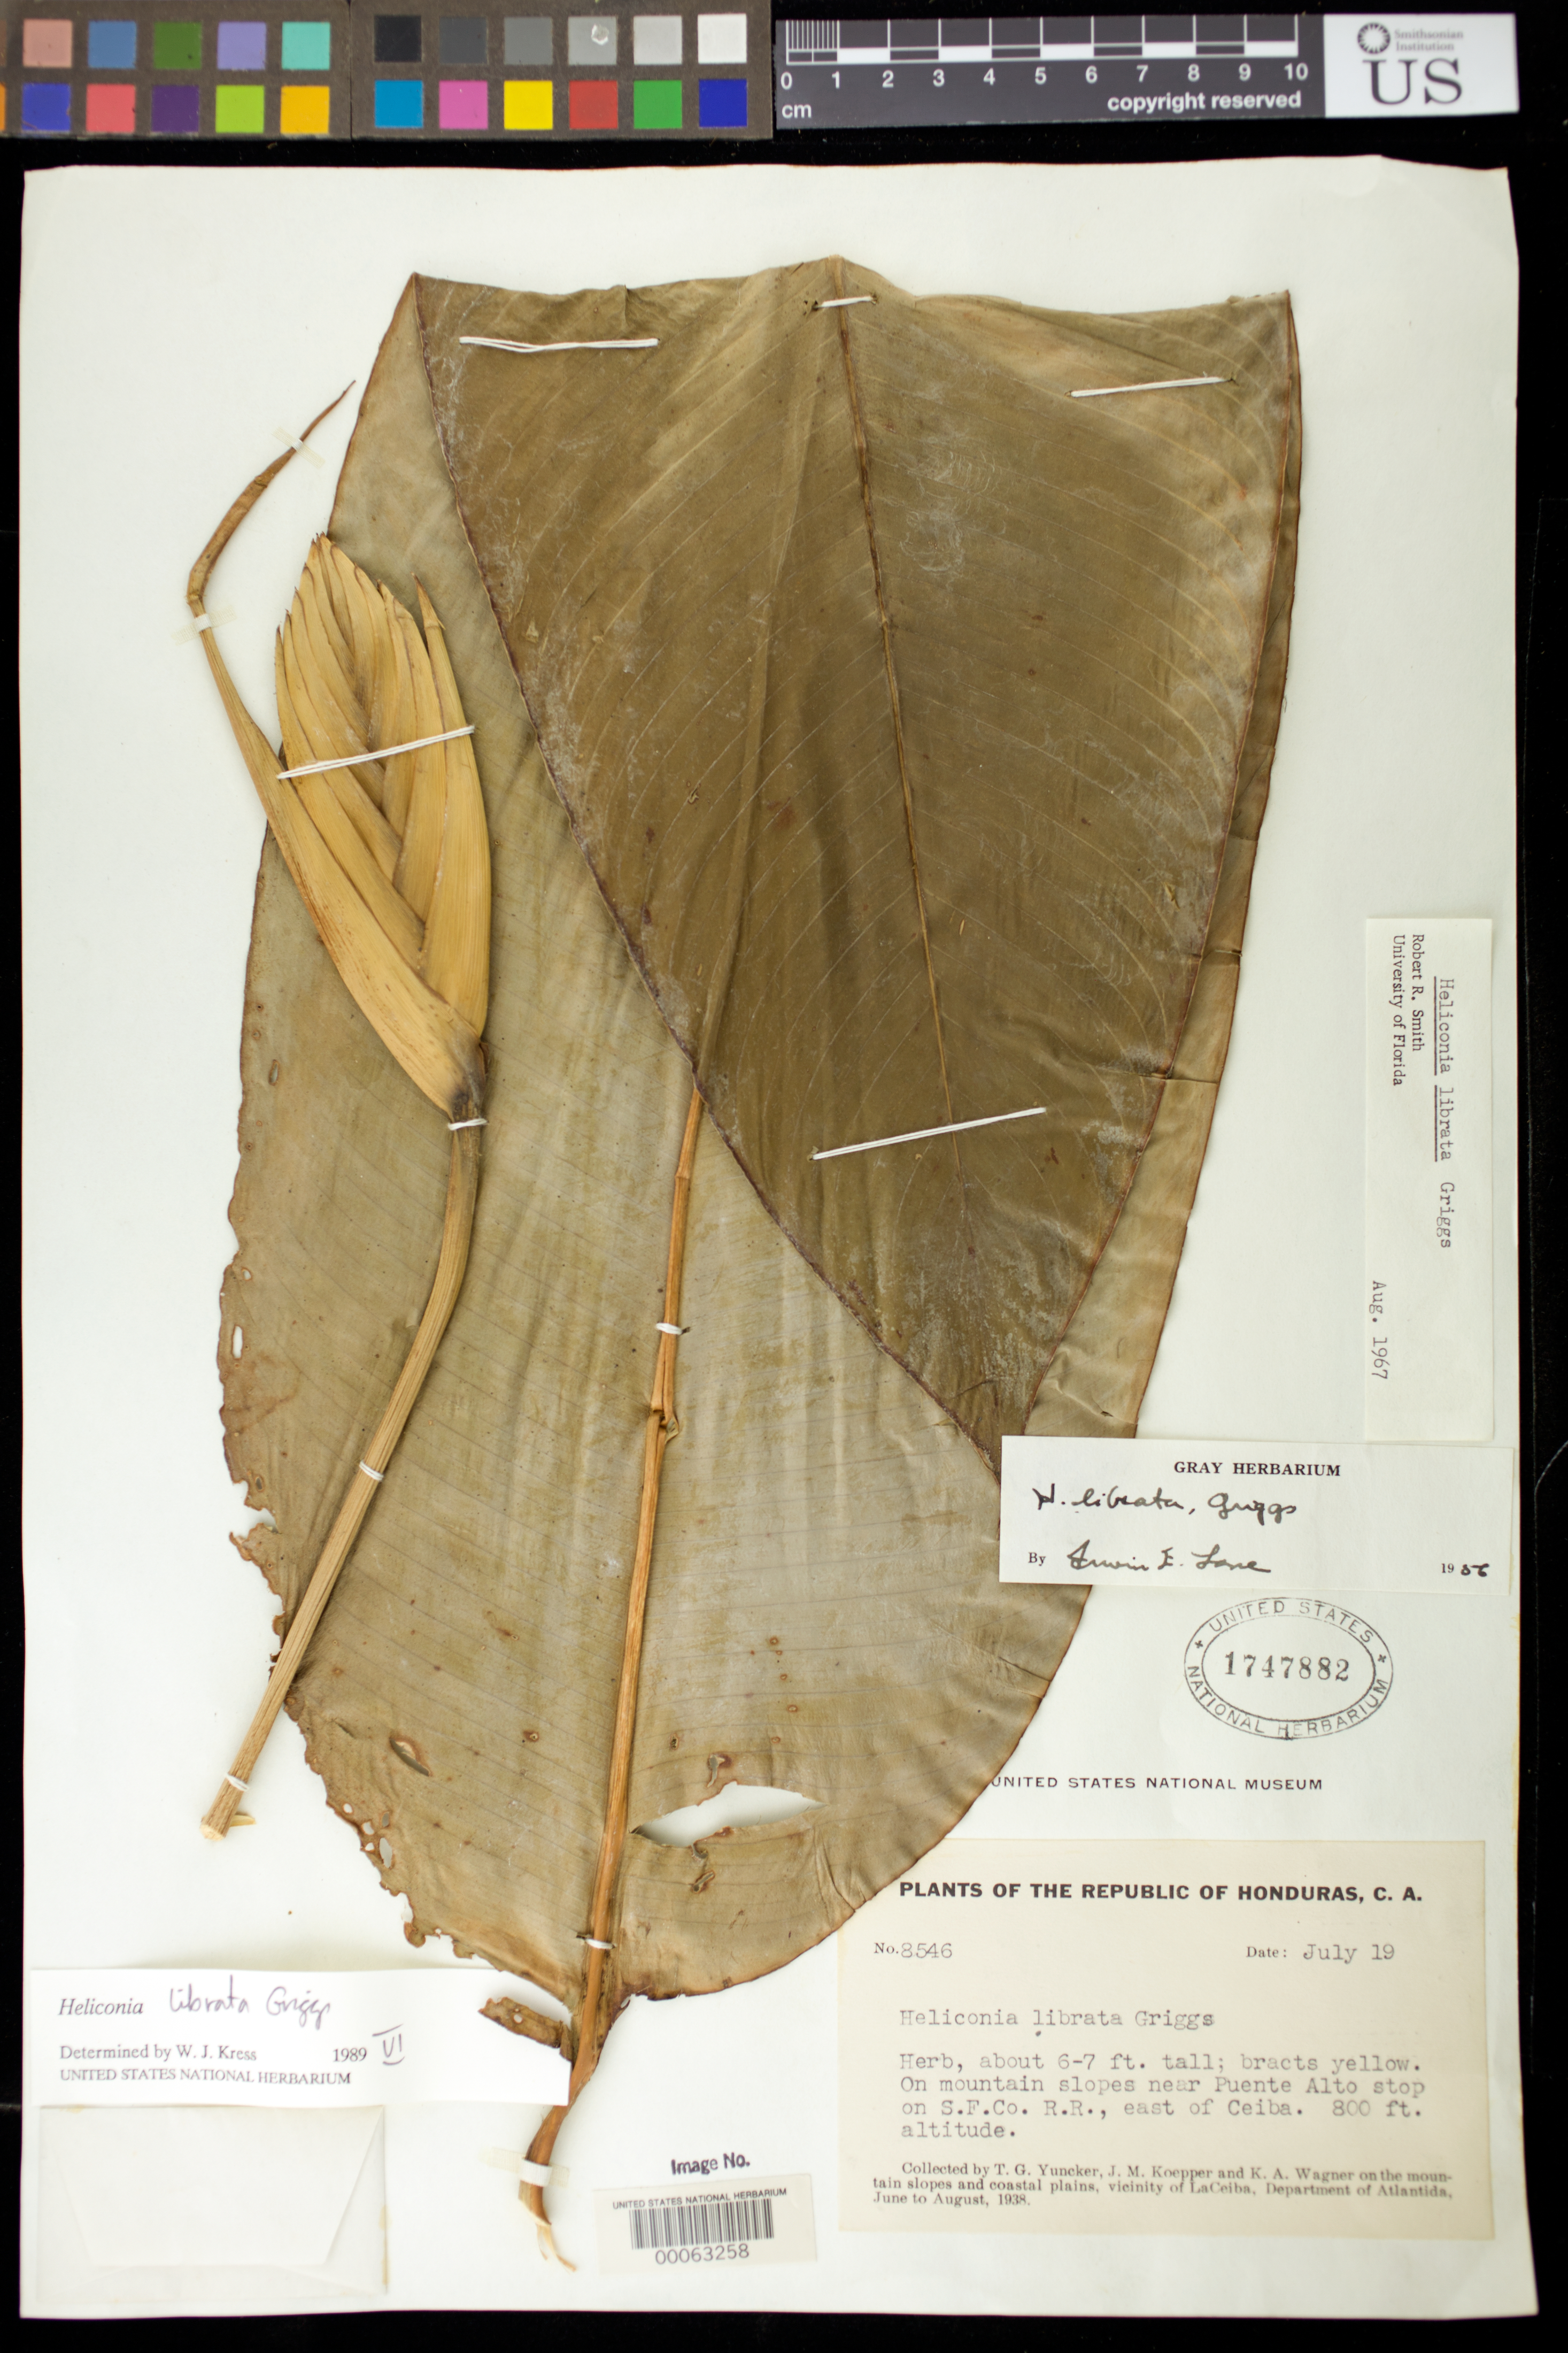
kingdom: Plantae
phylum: Tracheophyta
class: Liliopsida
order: Zingiberales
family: Heliconiaceae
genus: Heliconia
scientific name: Heliconia librata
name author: R.F. Griggs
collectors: T. G. Yuncker, J. M. Koepper & K. A. Wagner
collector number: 8546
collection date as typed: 19 Jul 1938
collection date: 1938-07-19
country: Honduras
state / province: Atlántida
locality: On mtn slopes near Puente Alto stop on S.F.Co. R.R., E of La Ceiba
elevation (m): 244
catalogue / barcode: US 1747882